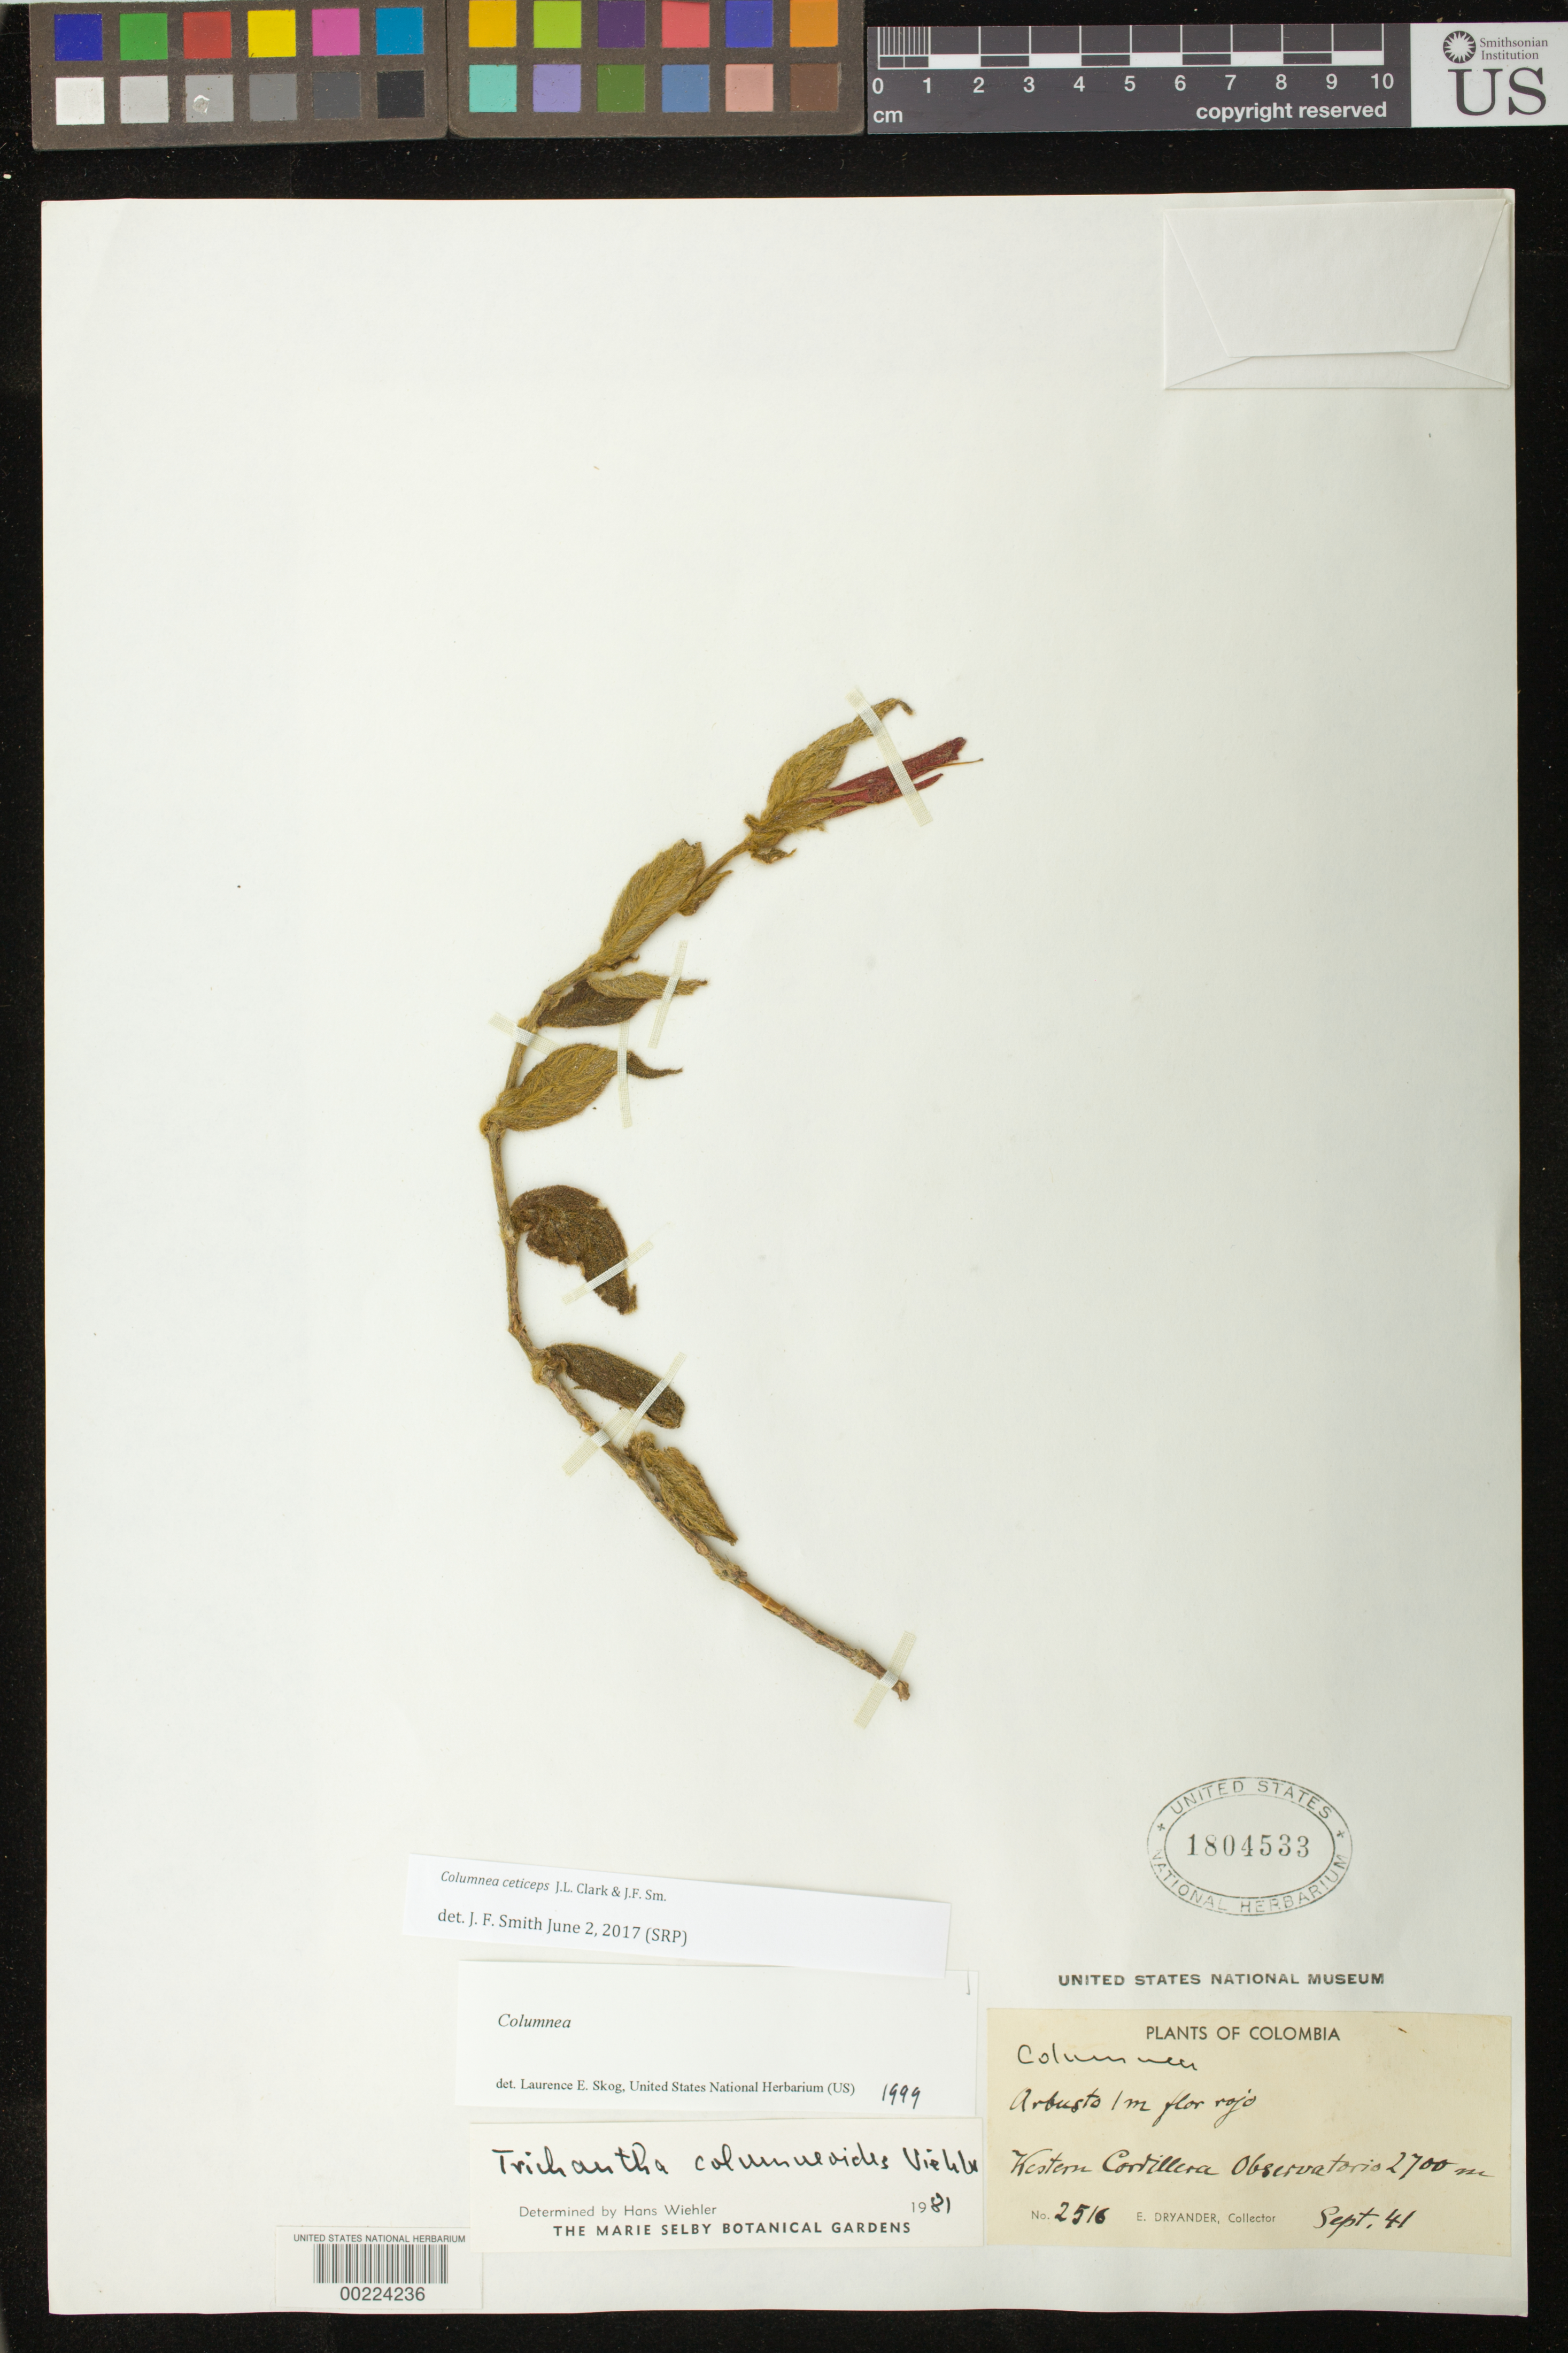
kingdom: Plantae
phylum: Tracheophyta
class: Magnoliopsida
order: Lamiales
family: Gesneriaceae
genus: Columnea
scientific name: Columnea ceticeps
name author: J.L. Clark & J.F. Sm.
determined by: Smith, J. F.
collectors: E. I. Dryander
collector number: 2516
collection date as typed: Sep 1941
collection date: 1941-09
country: Colombia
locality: West cordillera Observatorio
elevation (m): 2700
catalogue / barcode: US 1804533